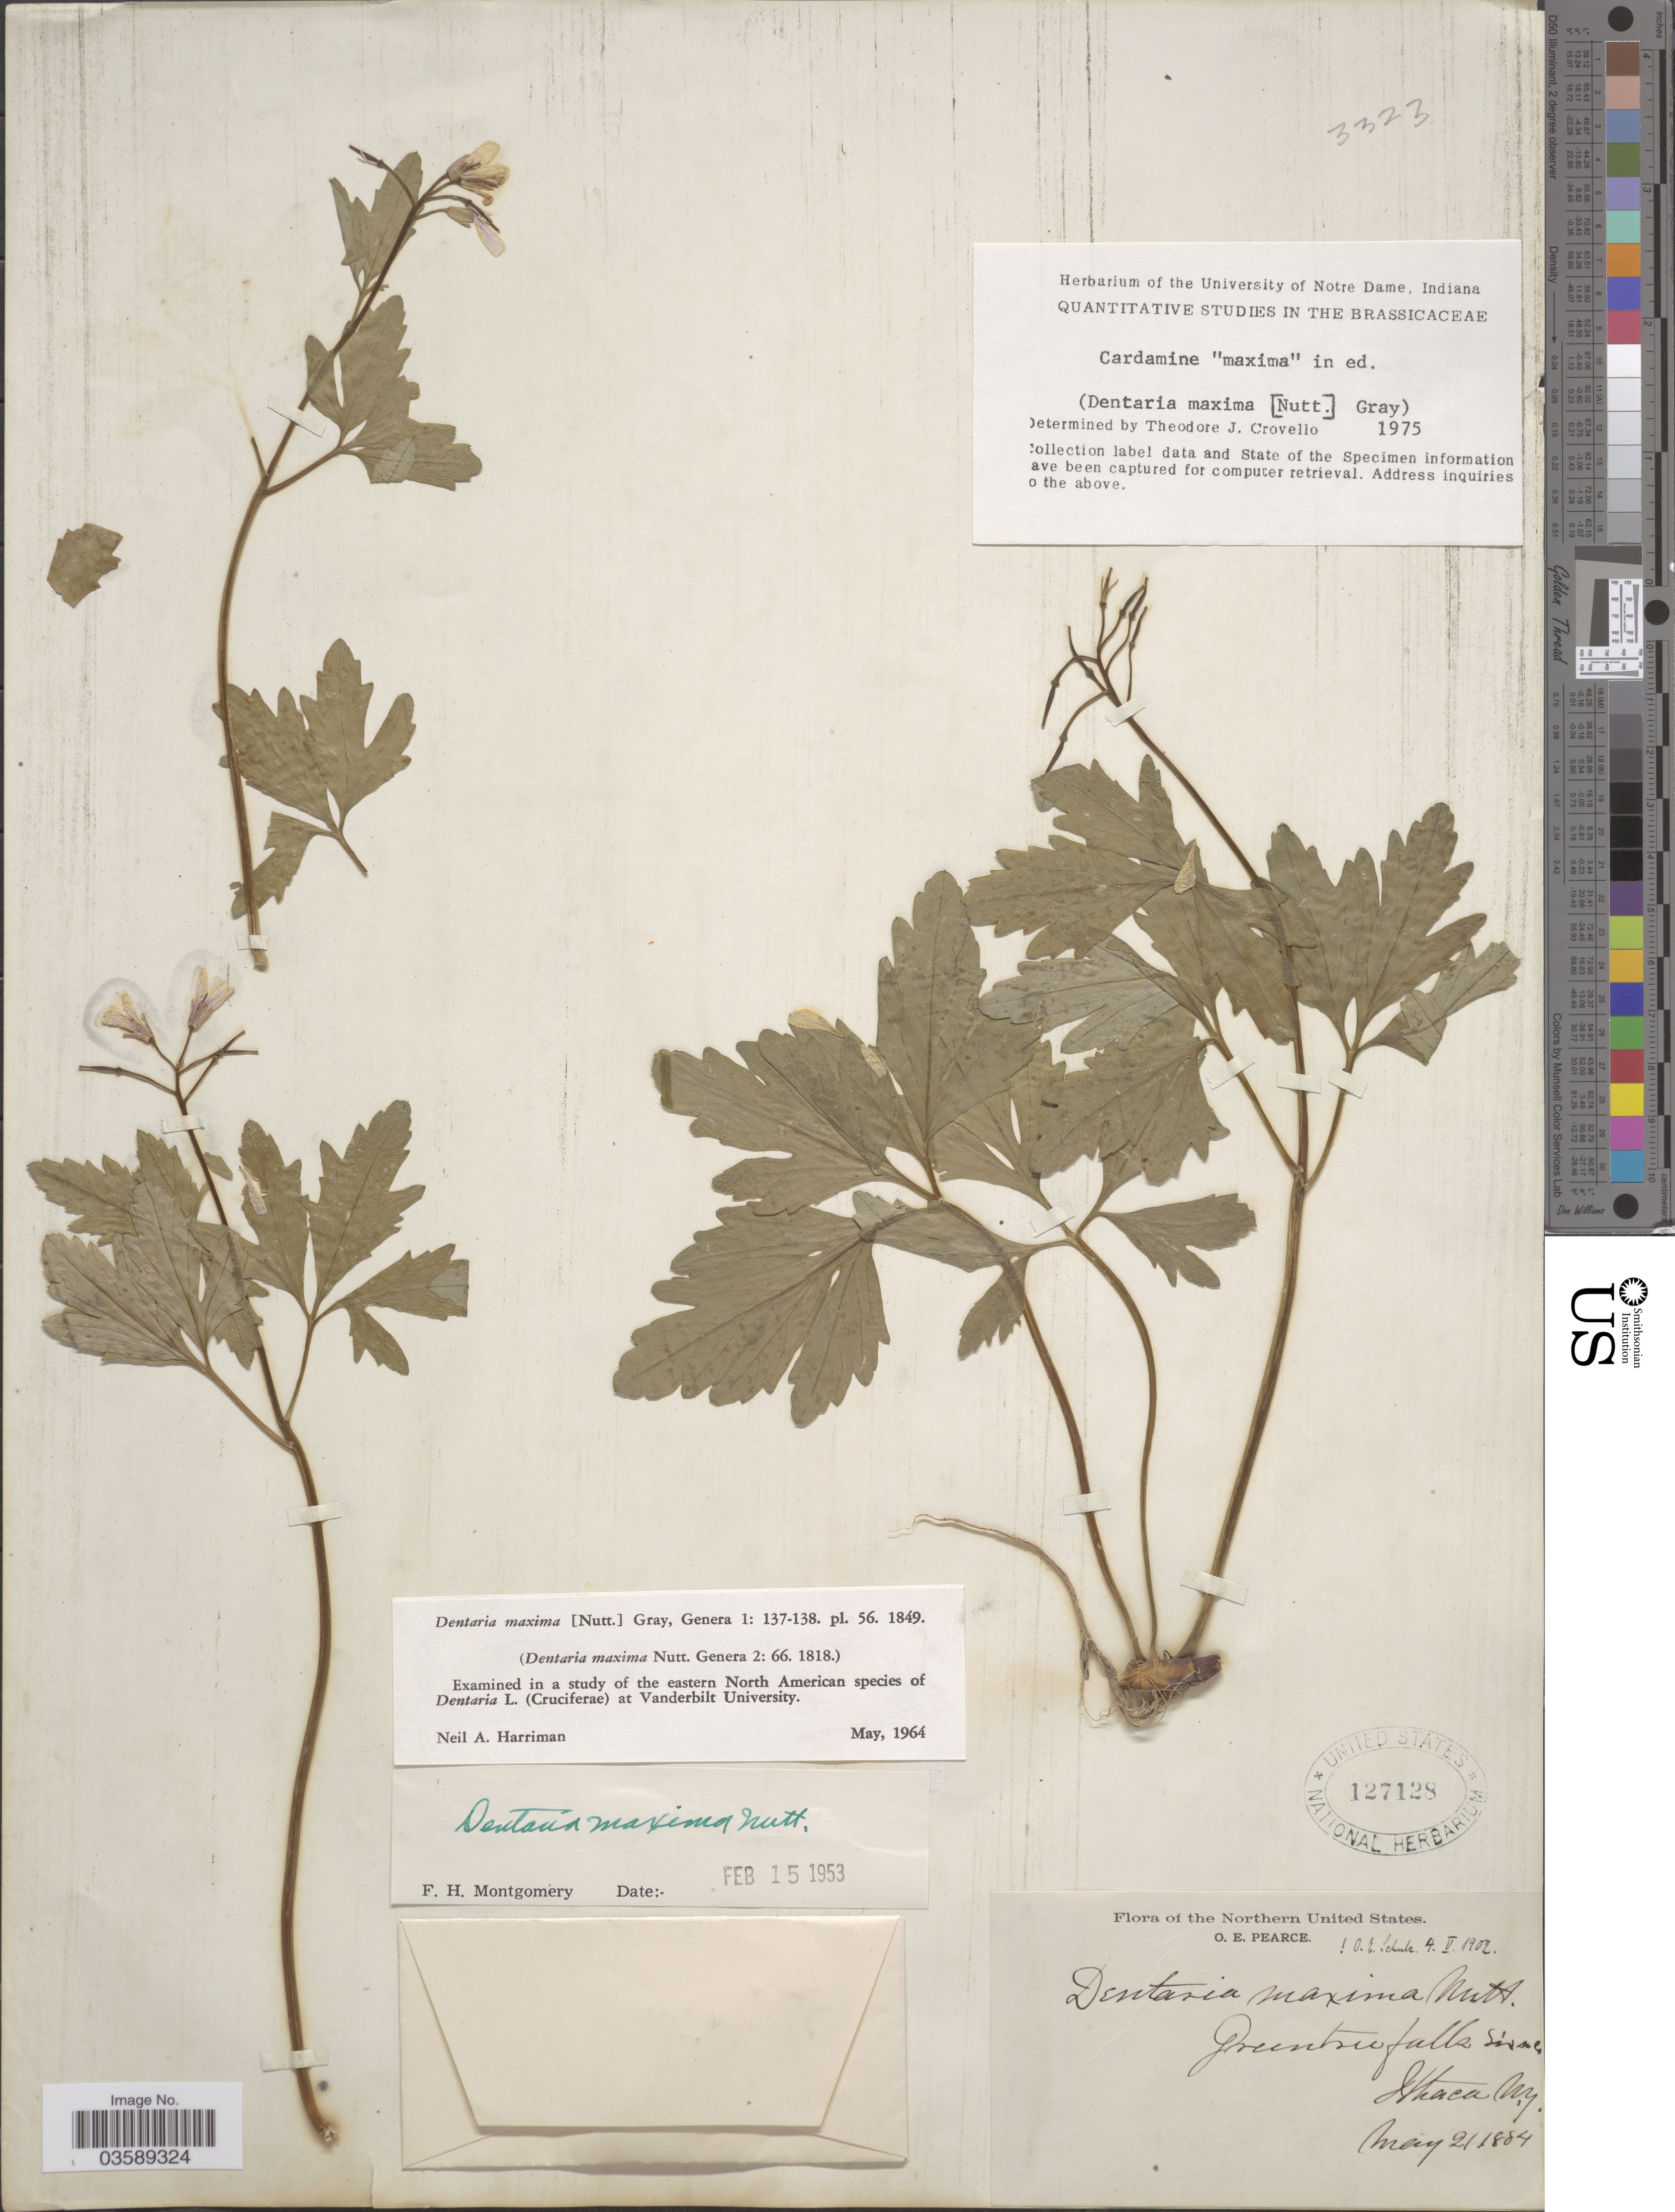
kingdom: Plantae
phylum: Tracheophyta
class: Magnoliopsida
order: Brassicales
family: Brassicaceae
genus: Cardamine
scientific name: Cardamine maxima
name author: (Nutt.) Alph. Wood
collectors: O. E. Pearce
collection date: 1884-05-21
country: United States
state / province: New York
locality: Northern United States. Greentree falls, Ithaca.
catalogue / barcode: US 127128